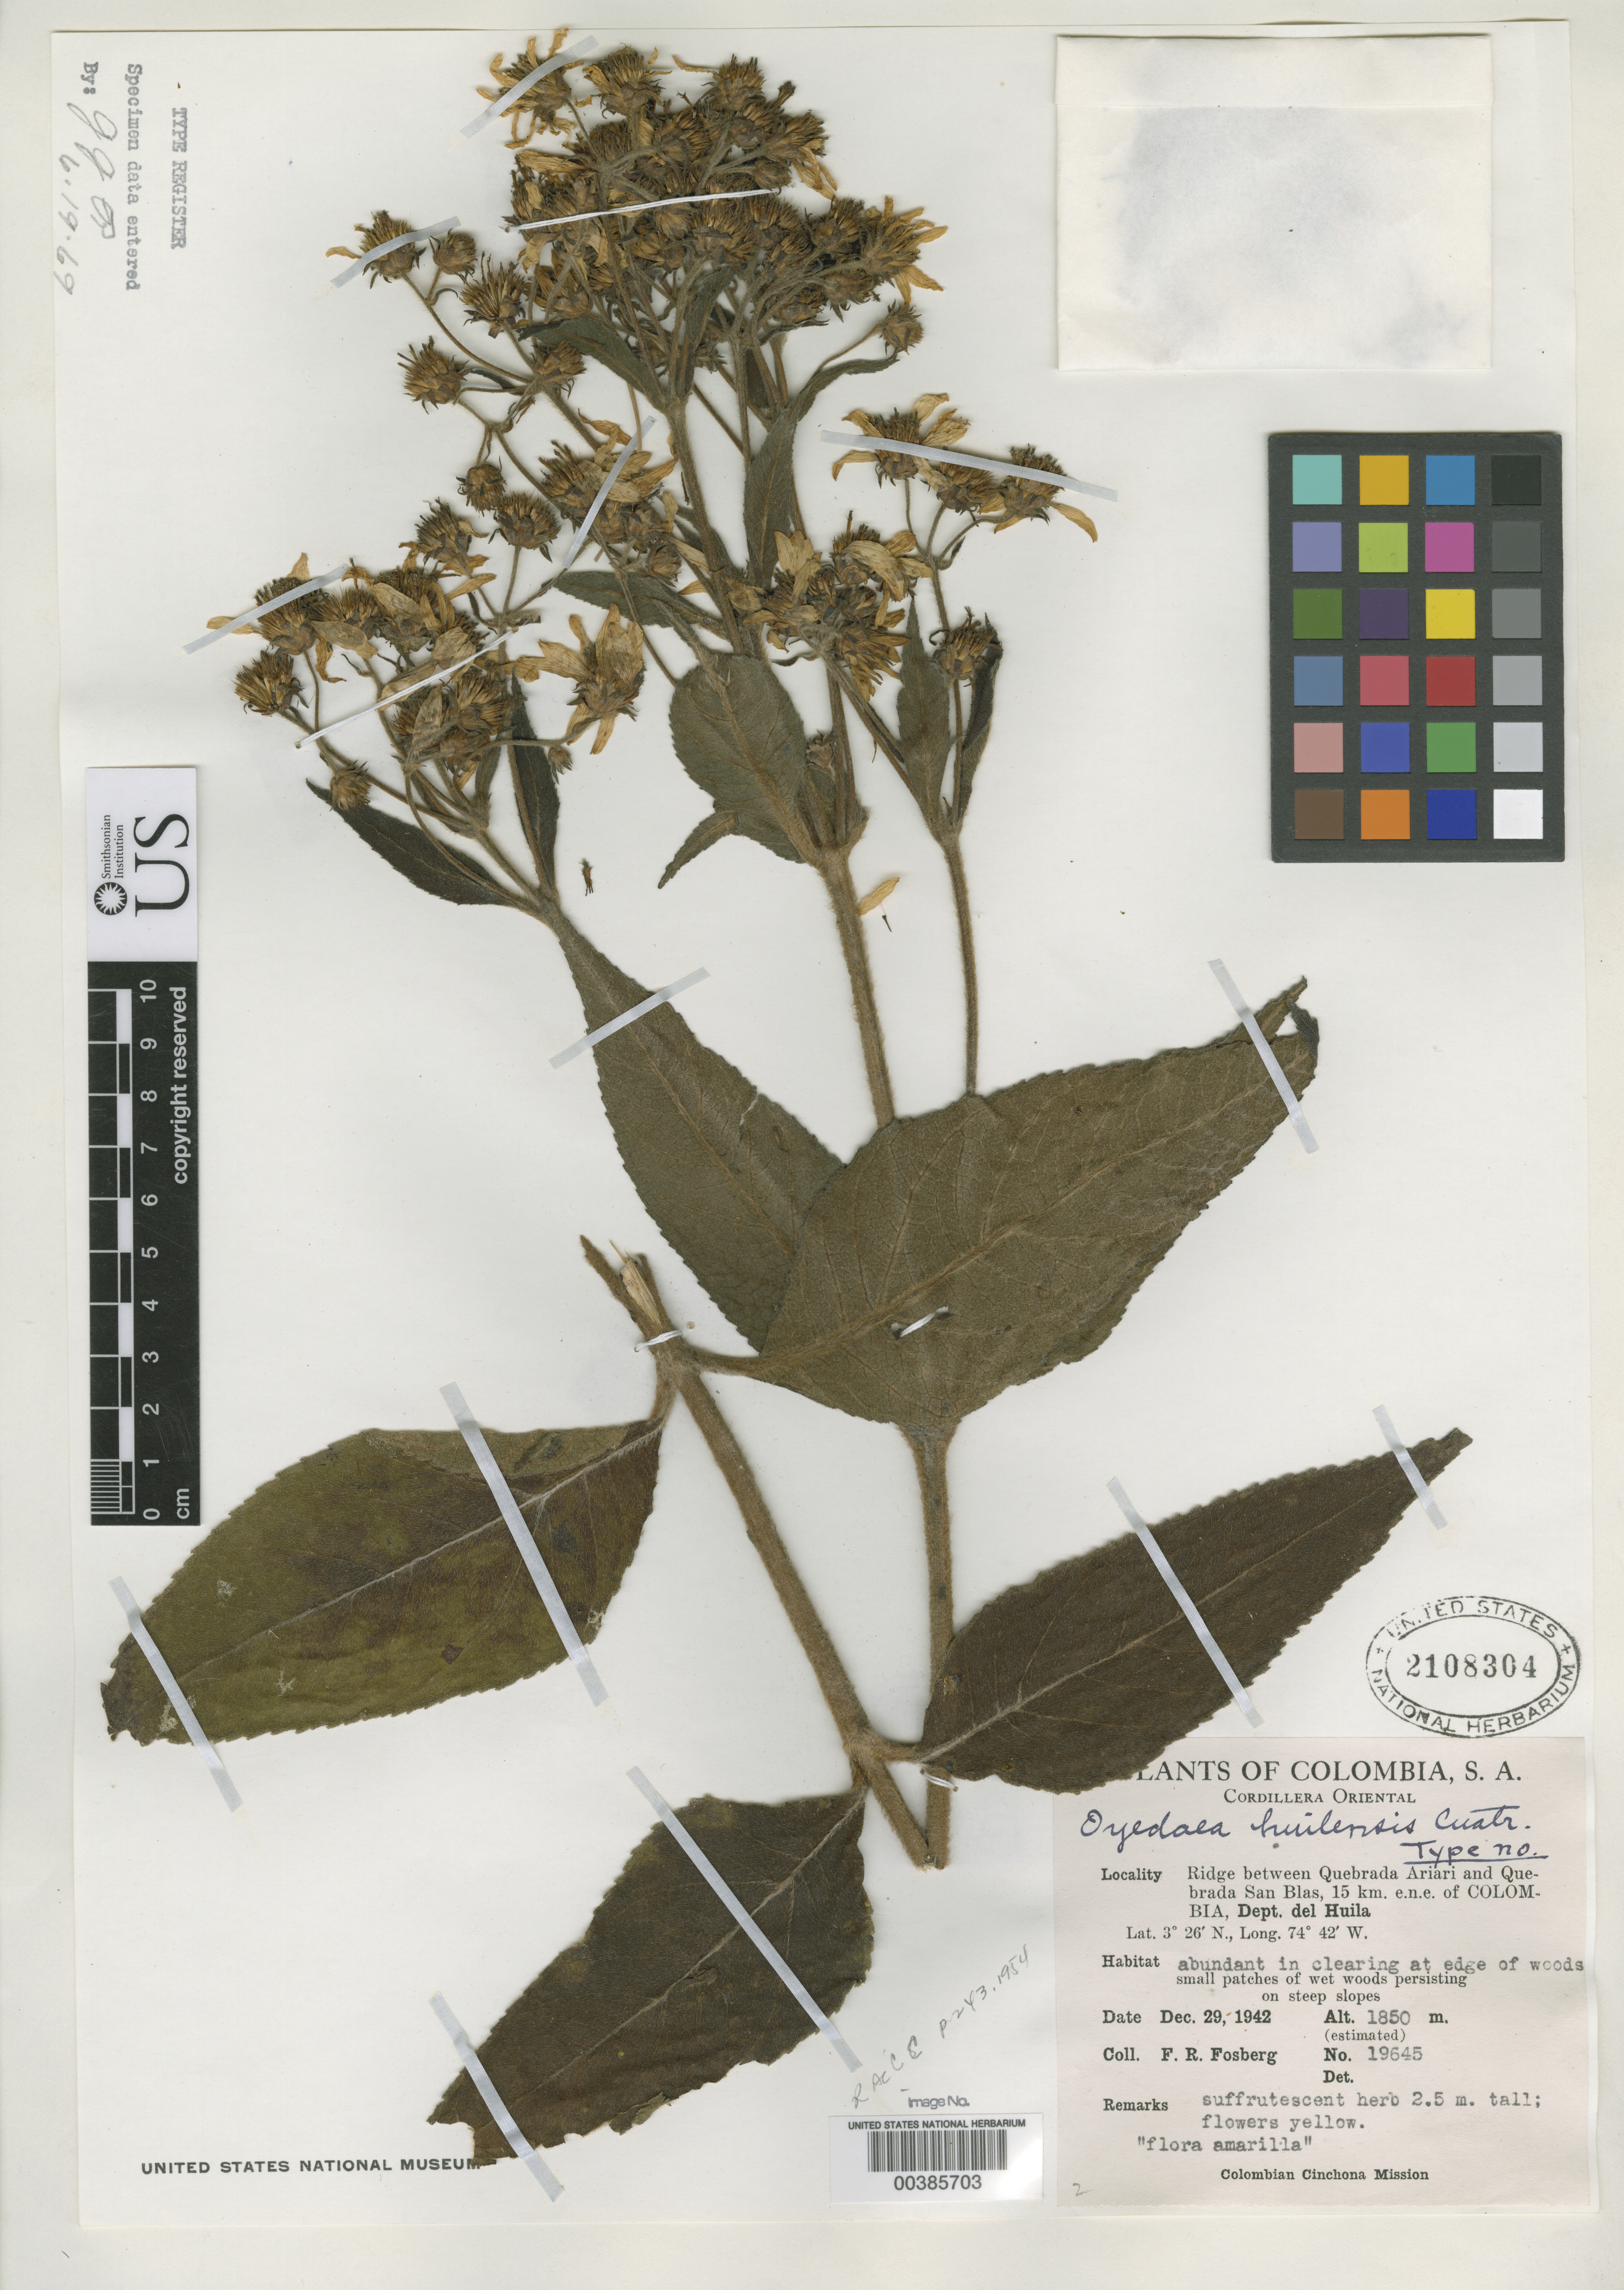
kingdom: Plantae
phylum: Tracheophyta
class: Magnoliopsida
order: Asterales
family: Asteraceae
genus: Oyedaea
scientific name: Oyedaea huilensis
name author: Cuatrec.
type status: Isotype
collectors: F. R. Fosberg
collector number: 19645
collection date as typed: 29 Dec 1942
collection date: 1942-12-29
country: Colombia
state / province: Huila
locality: Ridge between Quebrada Ariari & Quebrada San Blas, 15 km ENE.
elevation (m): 1850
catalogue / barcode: US 2108304